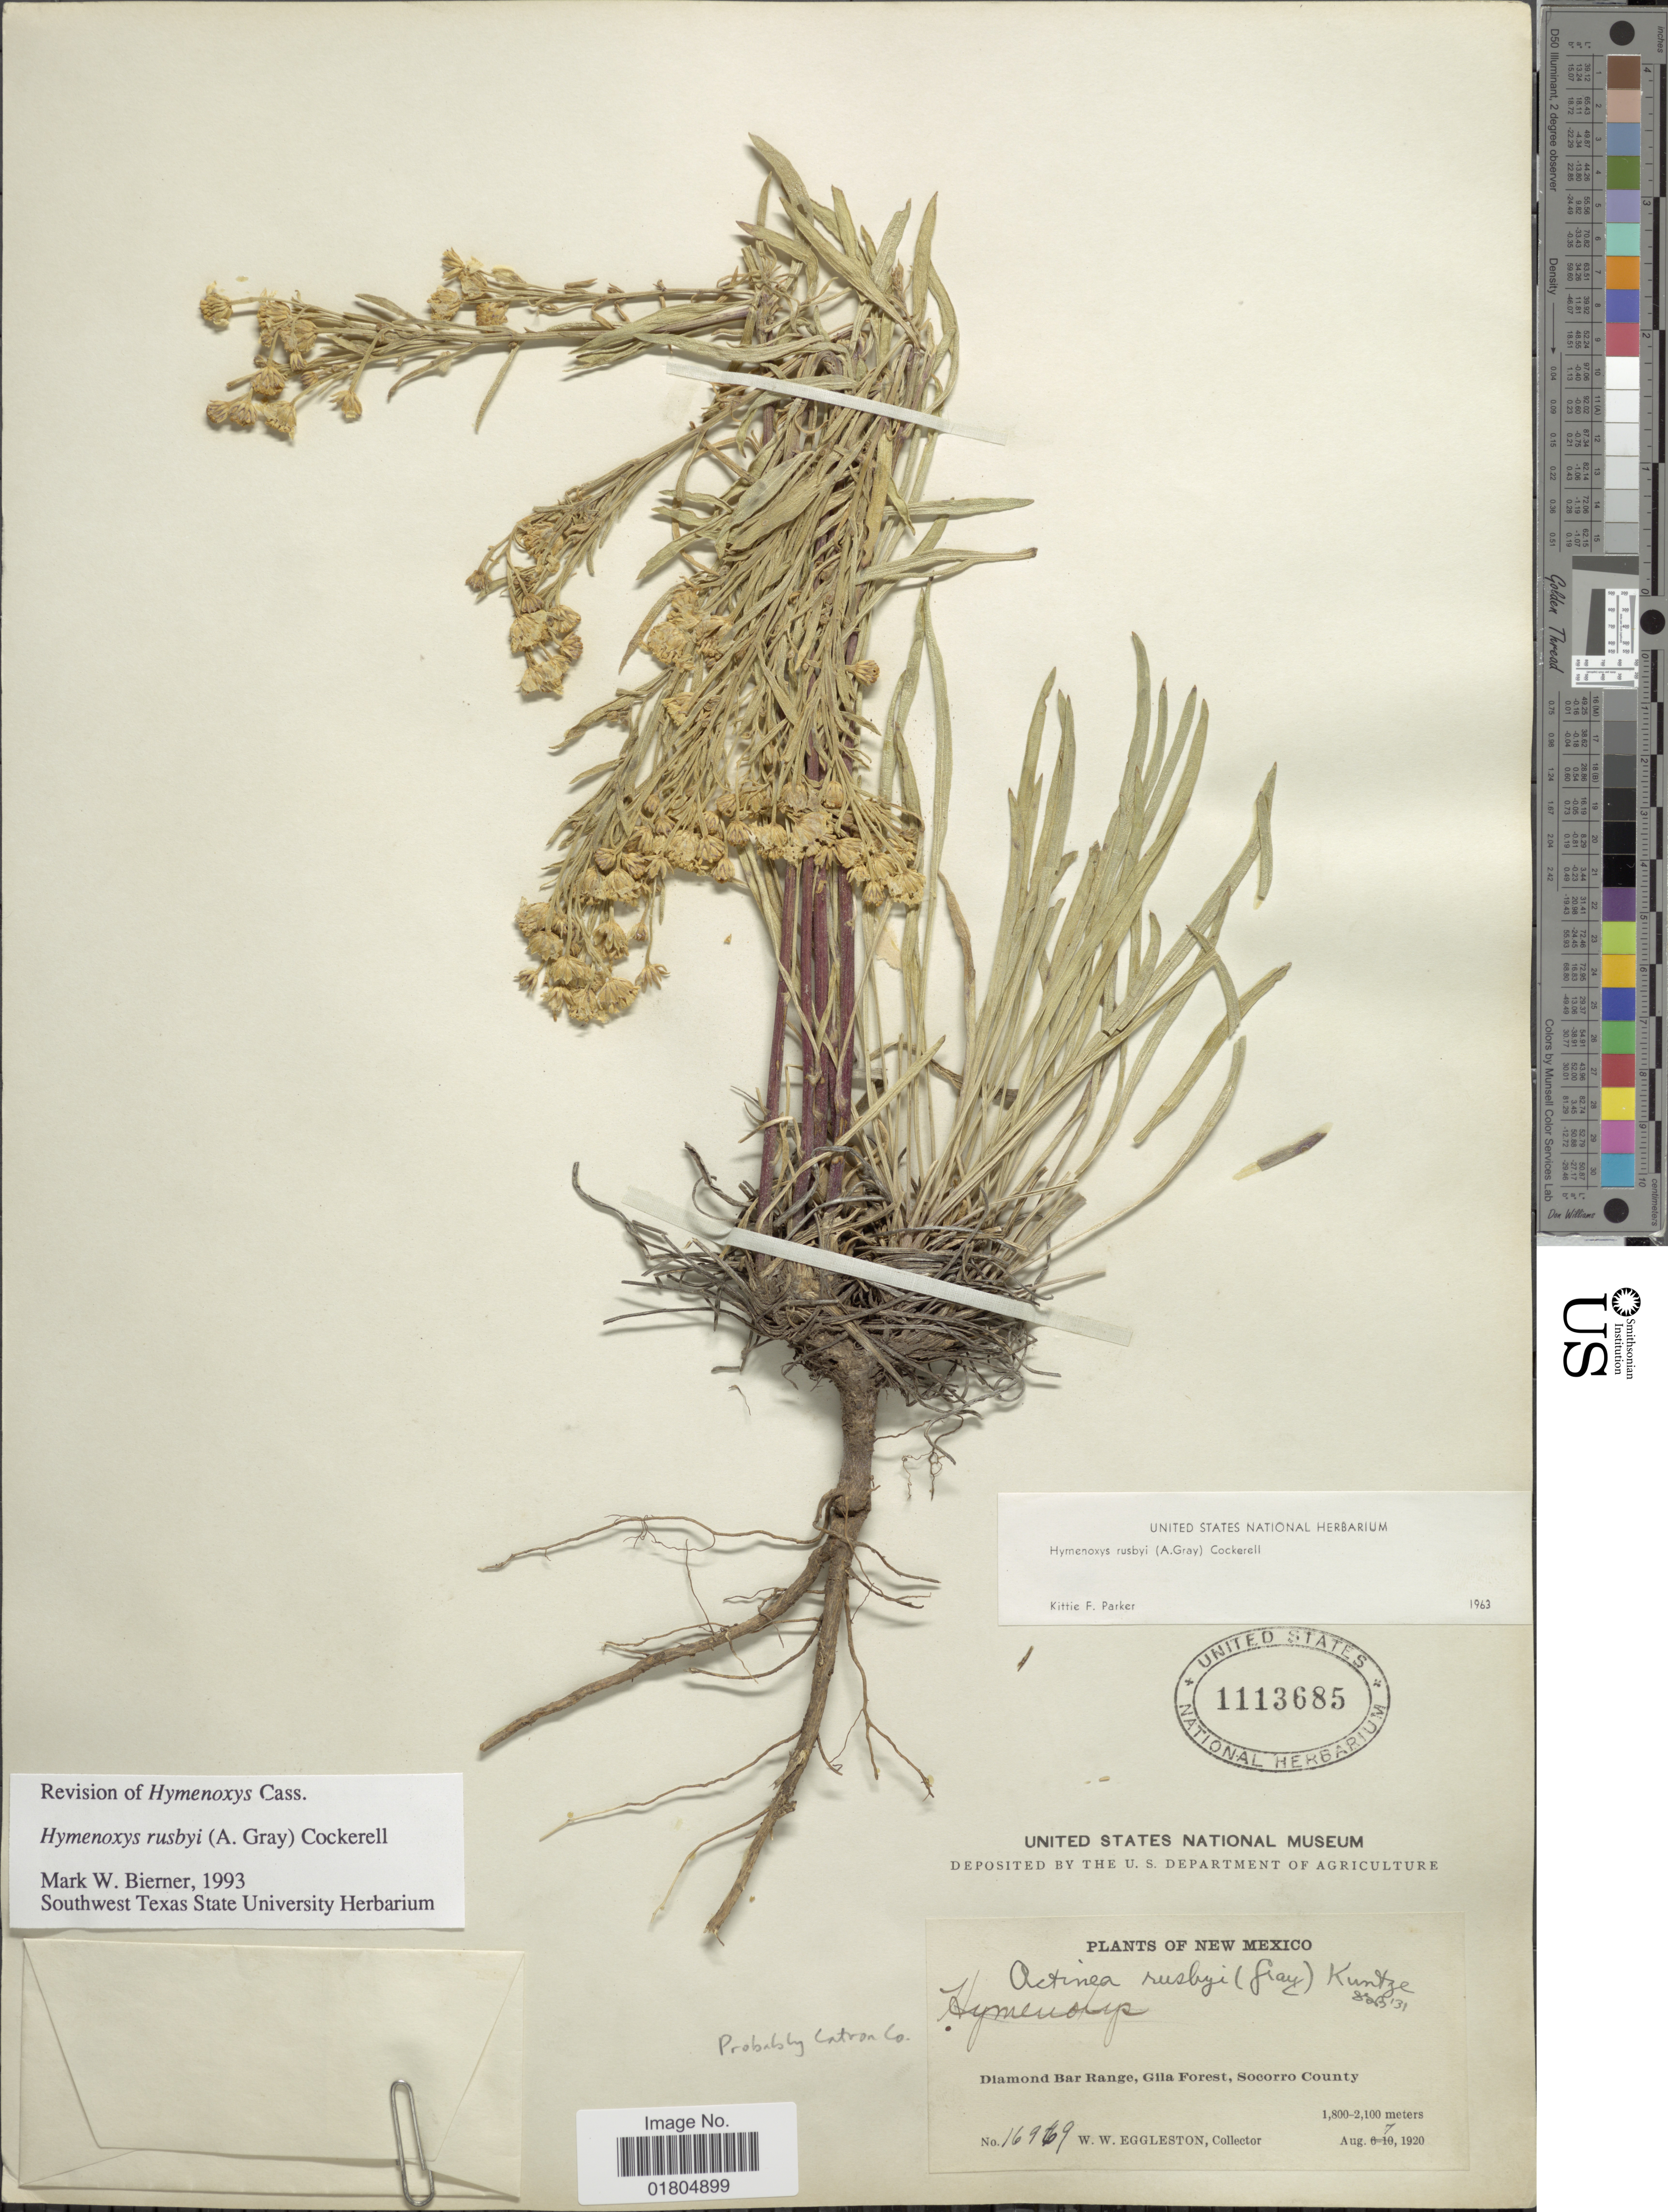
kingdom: Plantae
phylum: Tracheophyta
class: Magnoliopsida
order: Asterales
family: Asteraceae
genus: Hymenoxys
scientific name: Hymenoxys rusbyi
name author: (A. Gray) Cockerell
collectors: W. W. Eggleston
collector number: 16969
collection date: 1920-08-07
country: United States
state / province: New Mexico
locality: Diamond Bar Range, Gila Forest, Socorro County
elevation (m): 1800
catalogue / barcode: US 1113685